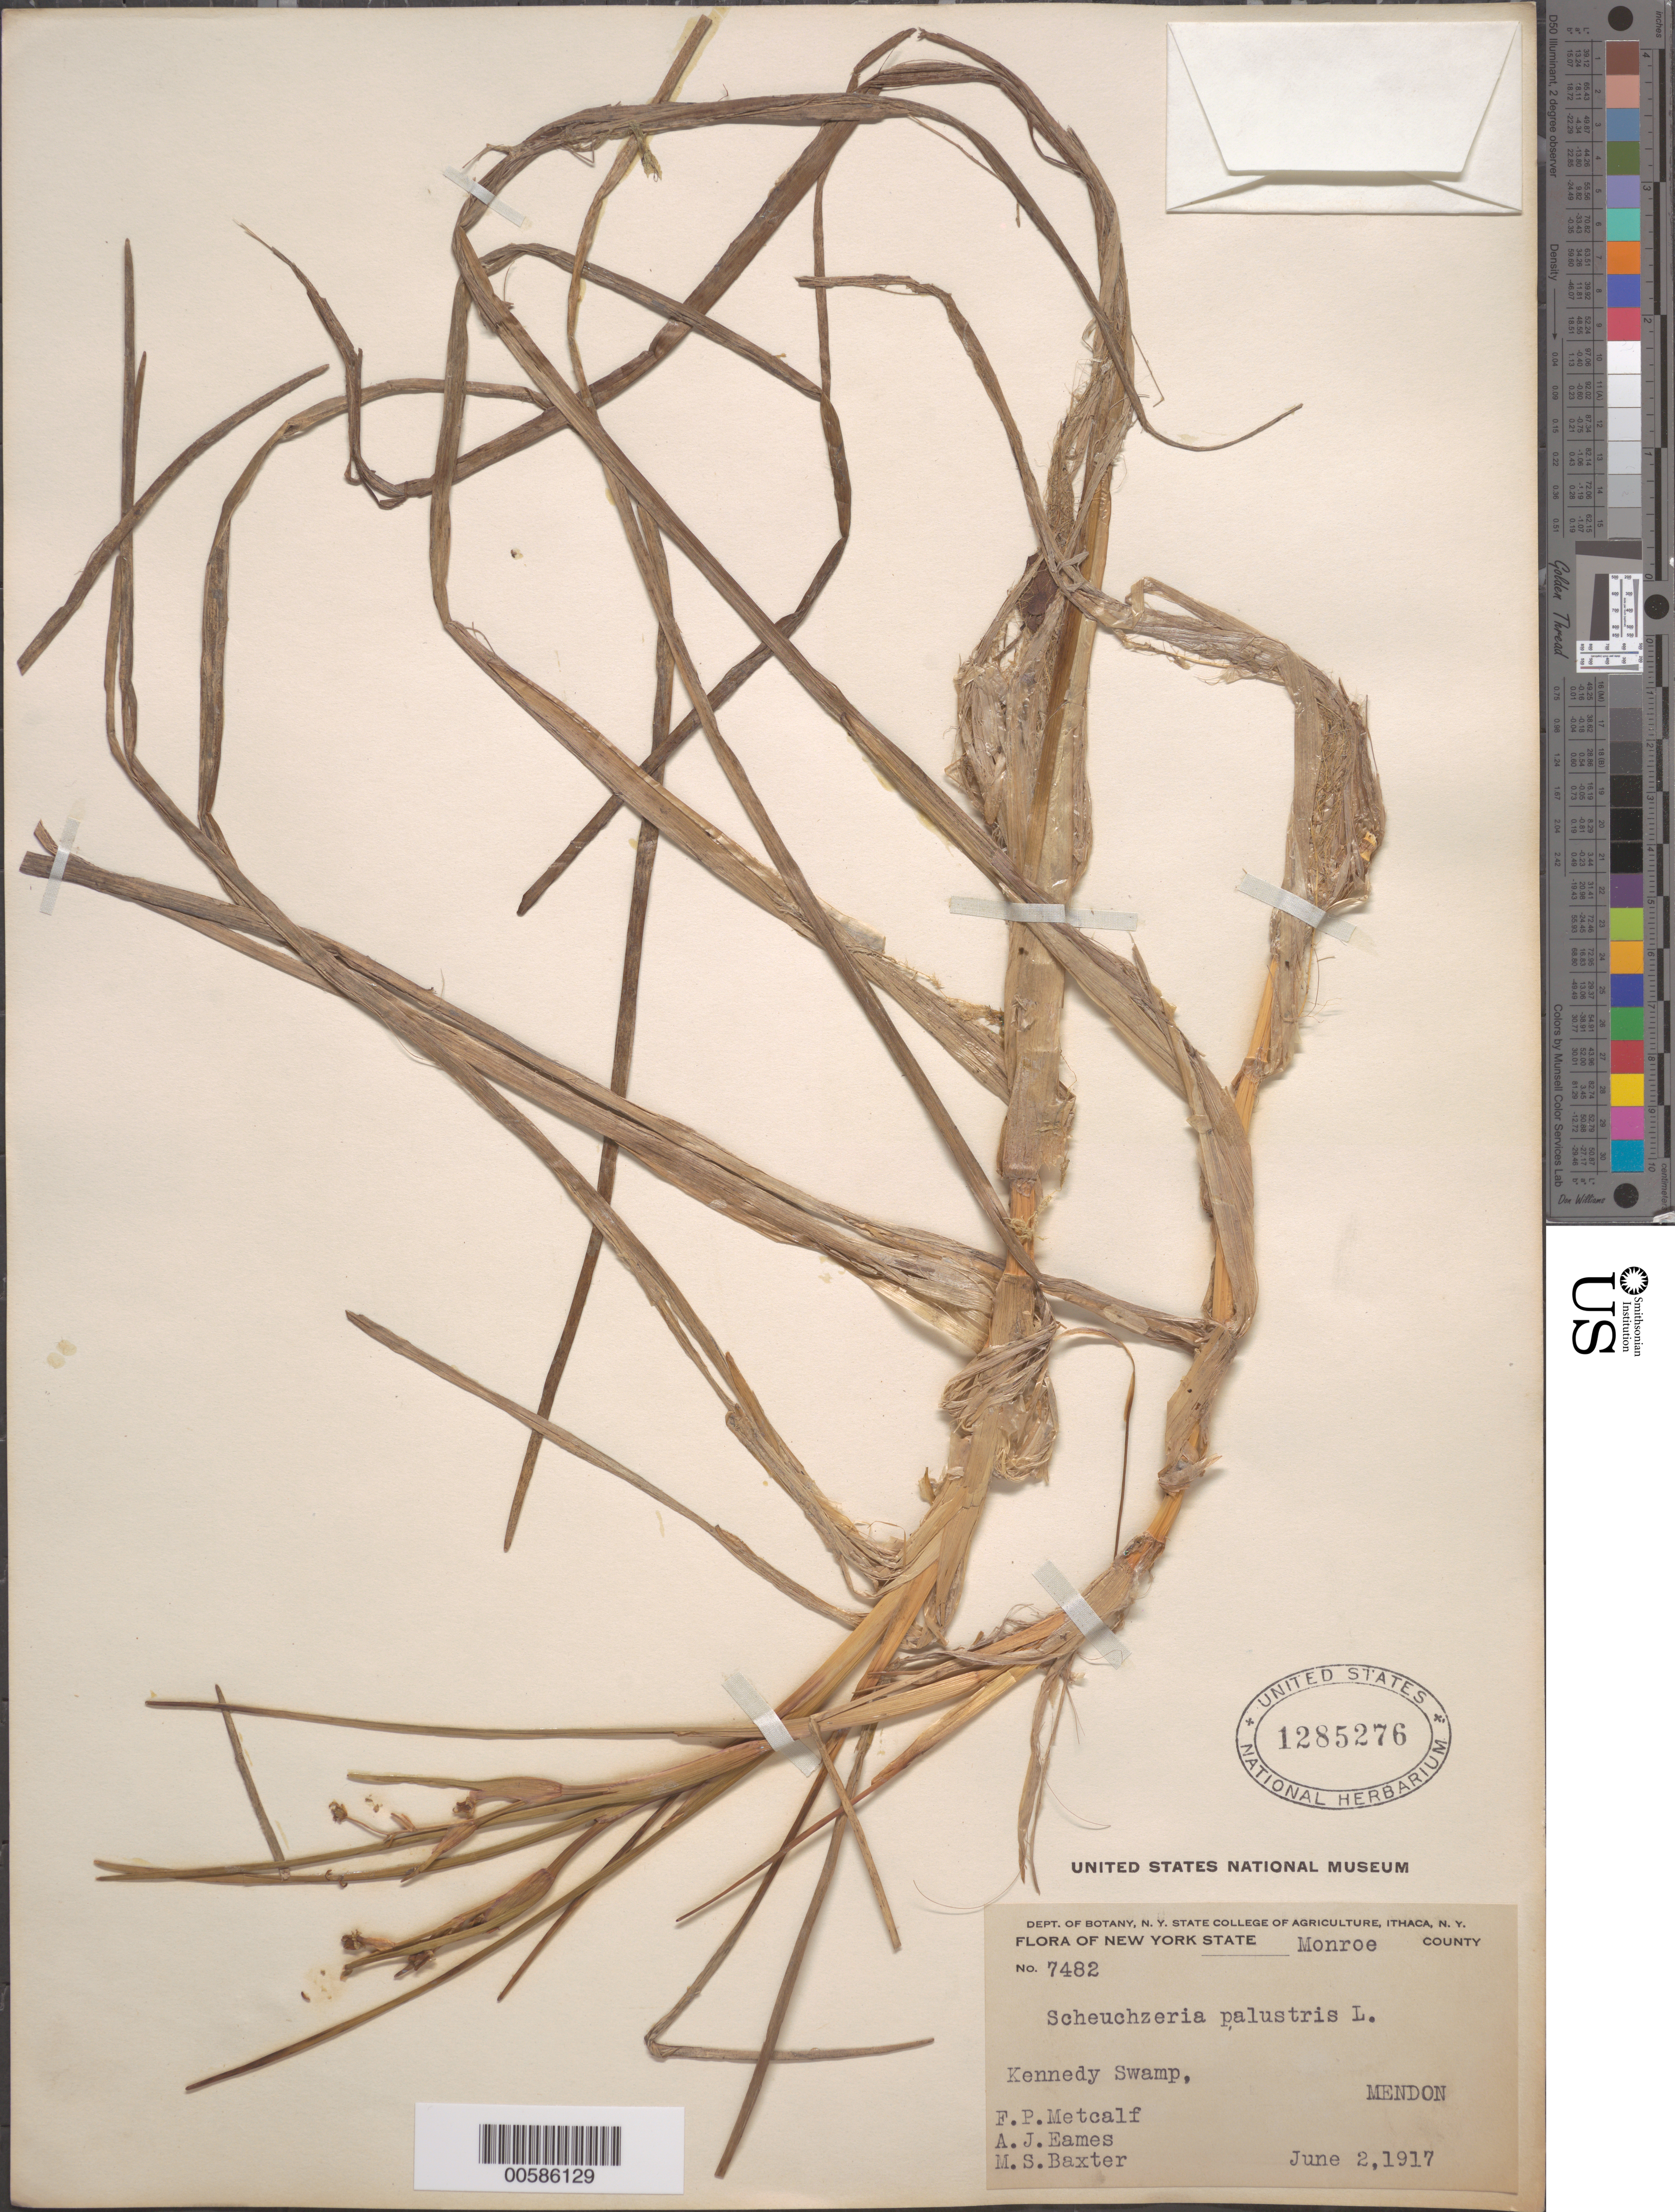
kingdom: Plantae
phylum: Tracheophyta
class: Liliopsida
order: Alismatales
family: Scheuchzeriaceae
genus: Scheuchzeria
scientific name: Scheuchzeria palustris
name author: L.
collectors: F. P. Metcalf, A. J. Eames & M. Baxter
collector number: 7482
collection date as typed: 02 Jun 1917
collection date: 1917-06-02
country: United States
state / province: New York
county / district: Monroe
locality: Mendon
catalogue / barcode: US 1285276